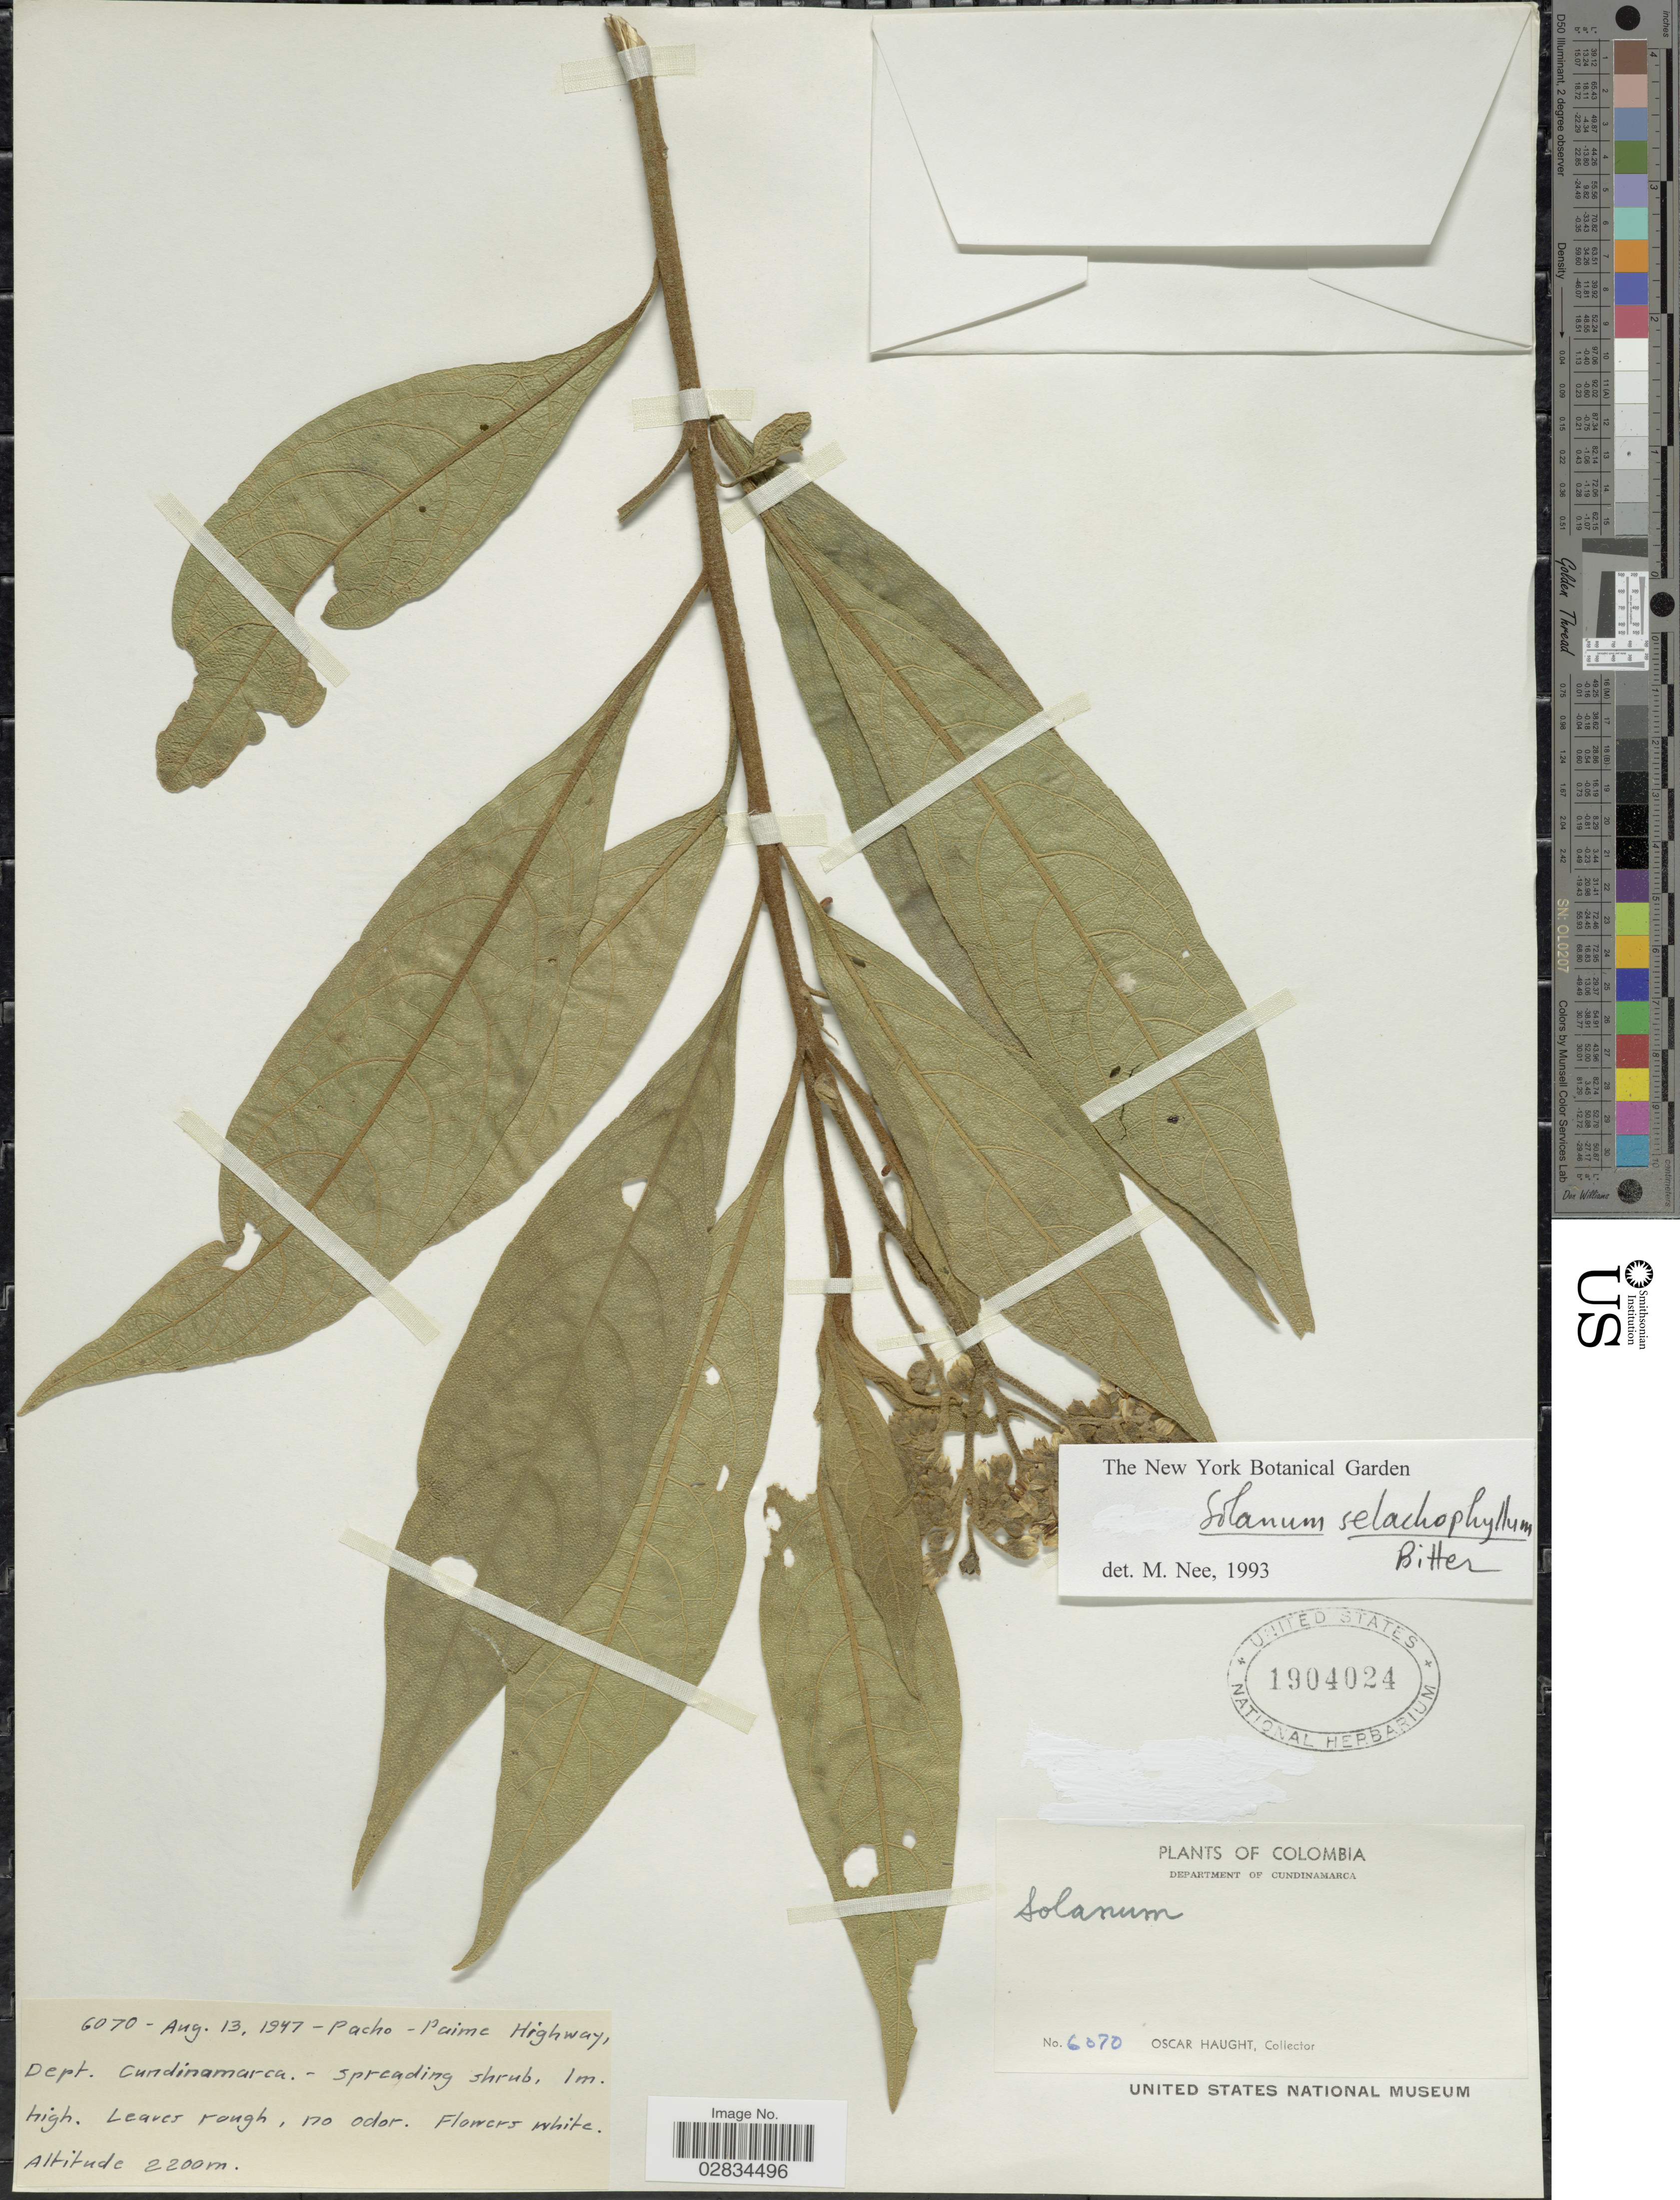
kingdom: Plantae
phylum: Tracheophyta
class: Magnoliopsida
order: Solanales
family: Solanaceae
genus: Solanum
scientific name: Solanum selachophyllum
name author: Bitter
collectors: O. L. Haught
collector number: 6070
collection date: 1947-08-13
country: Colombia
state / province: Cundinamarca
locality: Department of Cundinamarca. Pacho - Paime Highway.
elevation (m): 2200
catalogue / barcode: US 1904024